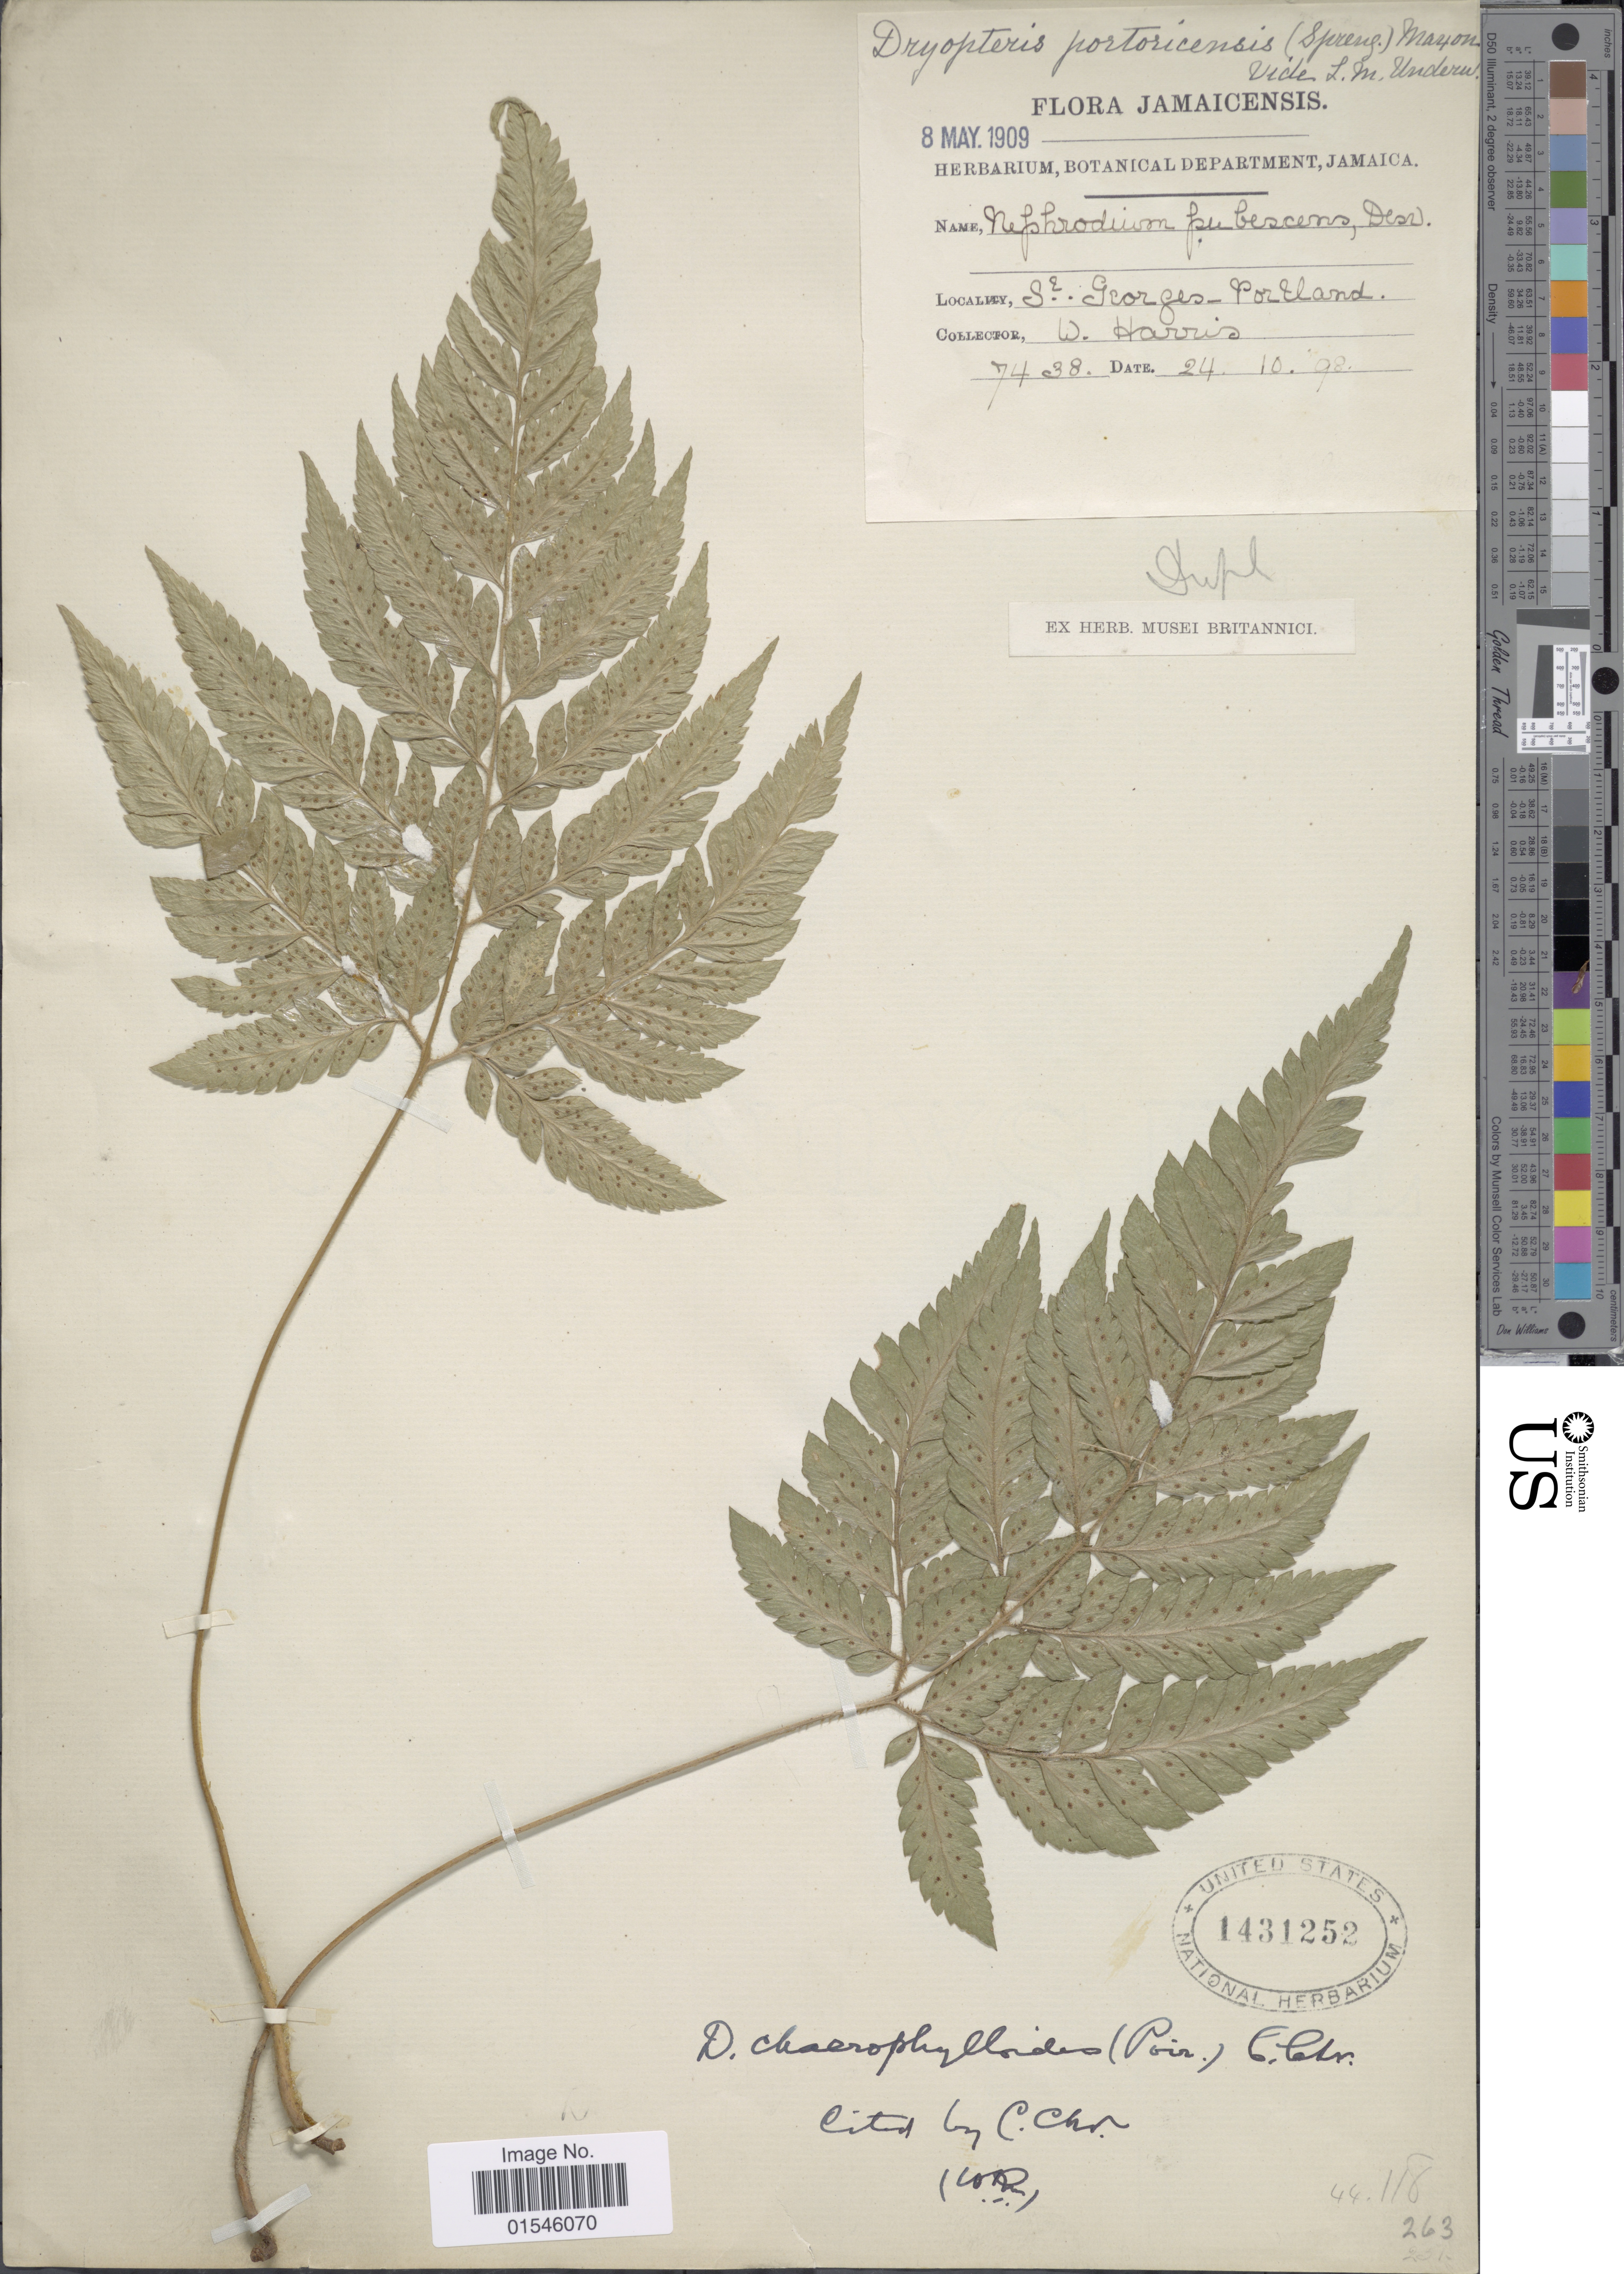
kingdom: Plantae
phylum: Tracheophyta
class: Polypodiopsida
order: Polypodiales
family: Dryopteridaceae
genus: Polystichopsis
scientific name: Polystichopsis chaerophylloides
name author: (Poir.) C.V. Morton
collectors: W. Harris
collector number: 7438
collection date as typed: Transcribed d/m/y: 24/10/98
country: Jamaica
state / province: Portland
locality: St. Georges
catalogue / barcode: US 1431252